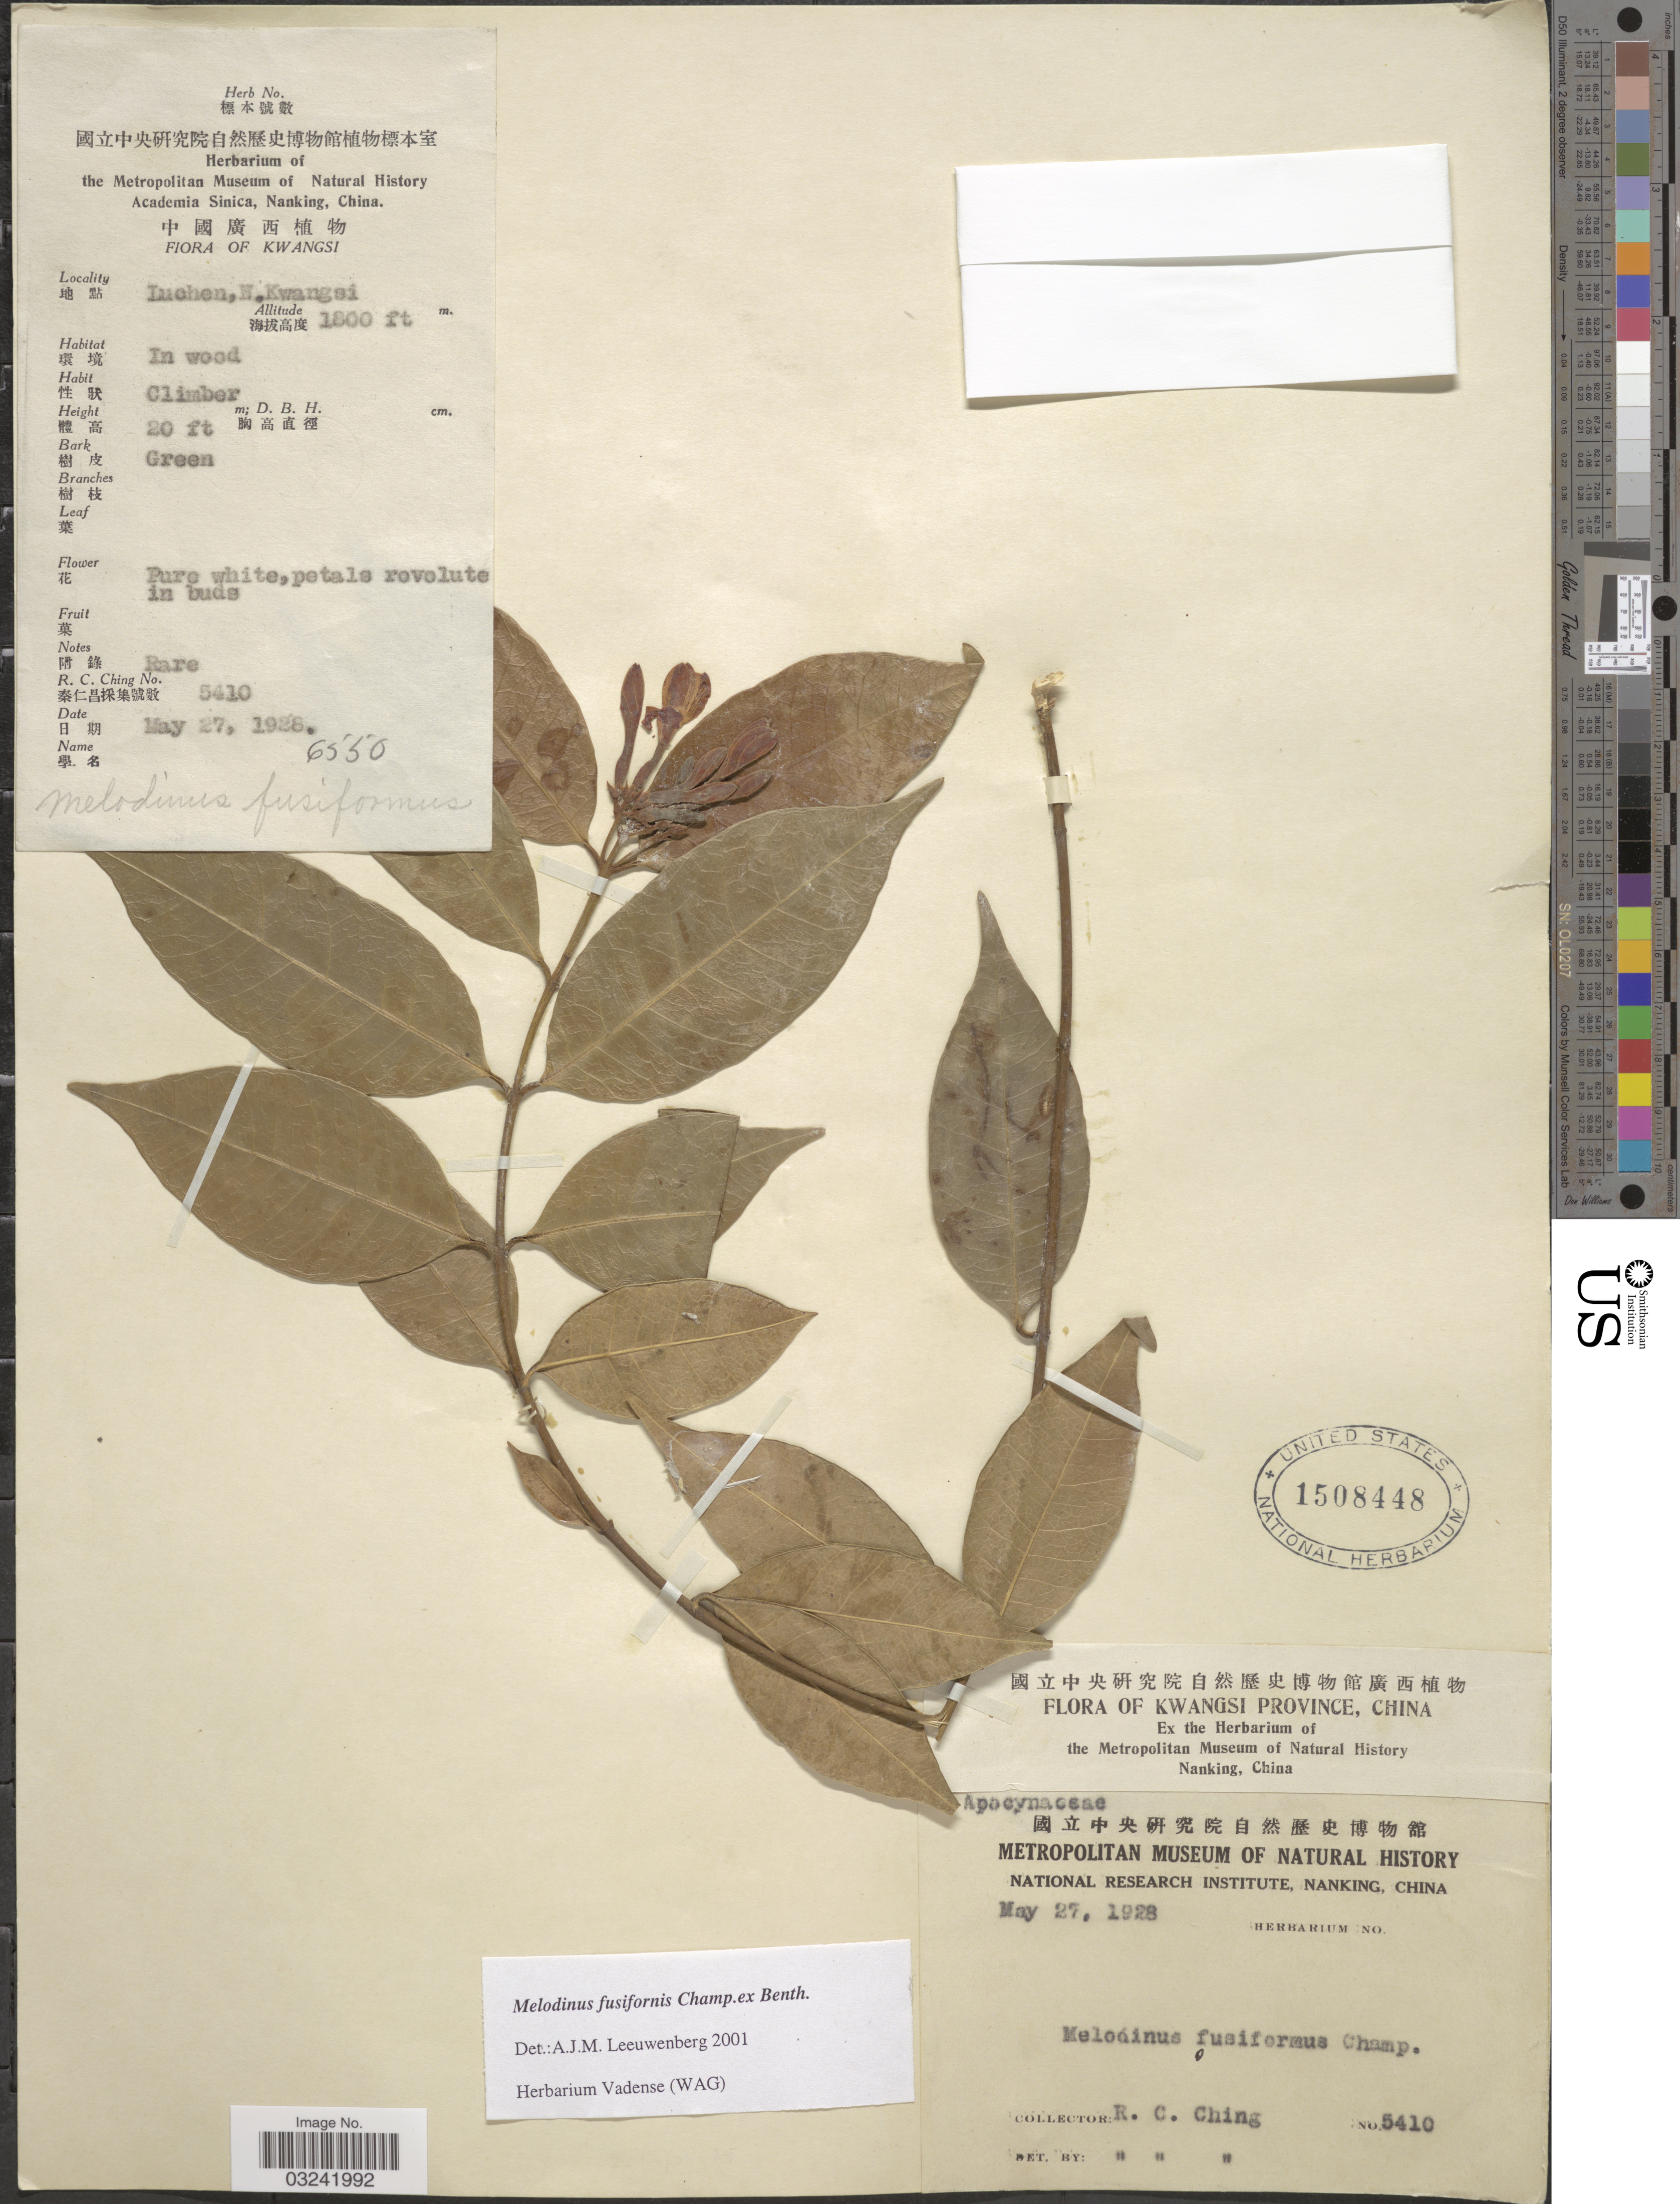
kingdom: Plantae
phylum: Tracheophyta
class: Magnoliopsida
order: Gentianales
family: Apocynaceae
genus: Melodinus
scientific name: Melodinus acutiflorus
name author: F. Muell.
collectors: R. C. Ching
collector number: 5410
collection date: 1928-05-27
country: China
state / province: Guangxi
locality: Kwangsi Province, Luchen, N. Kwangsi.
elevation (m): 549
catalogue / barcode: US 1508448